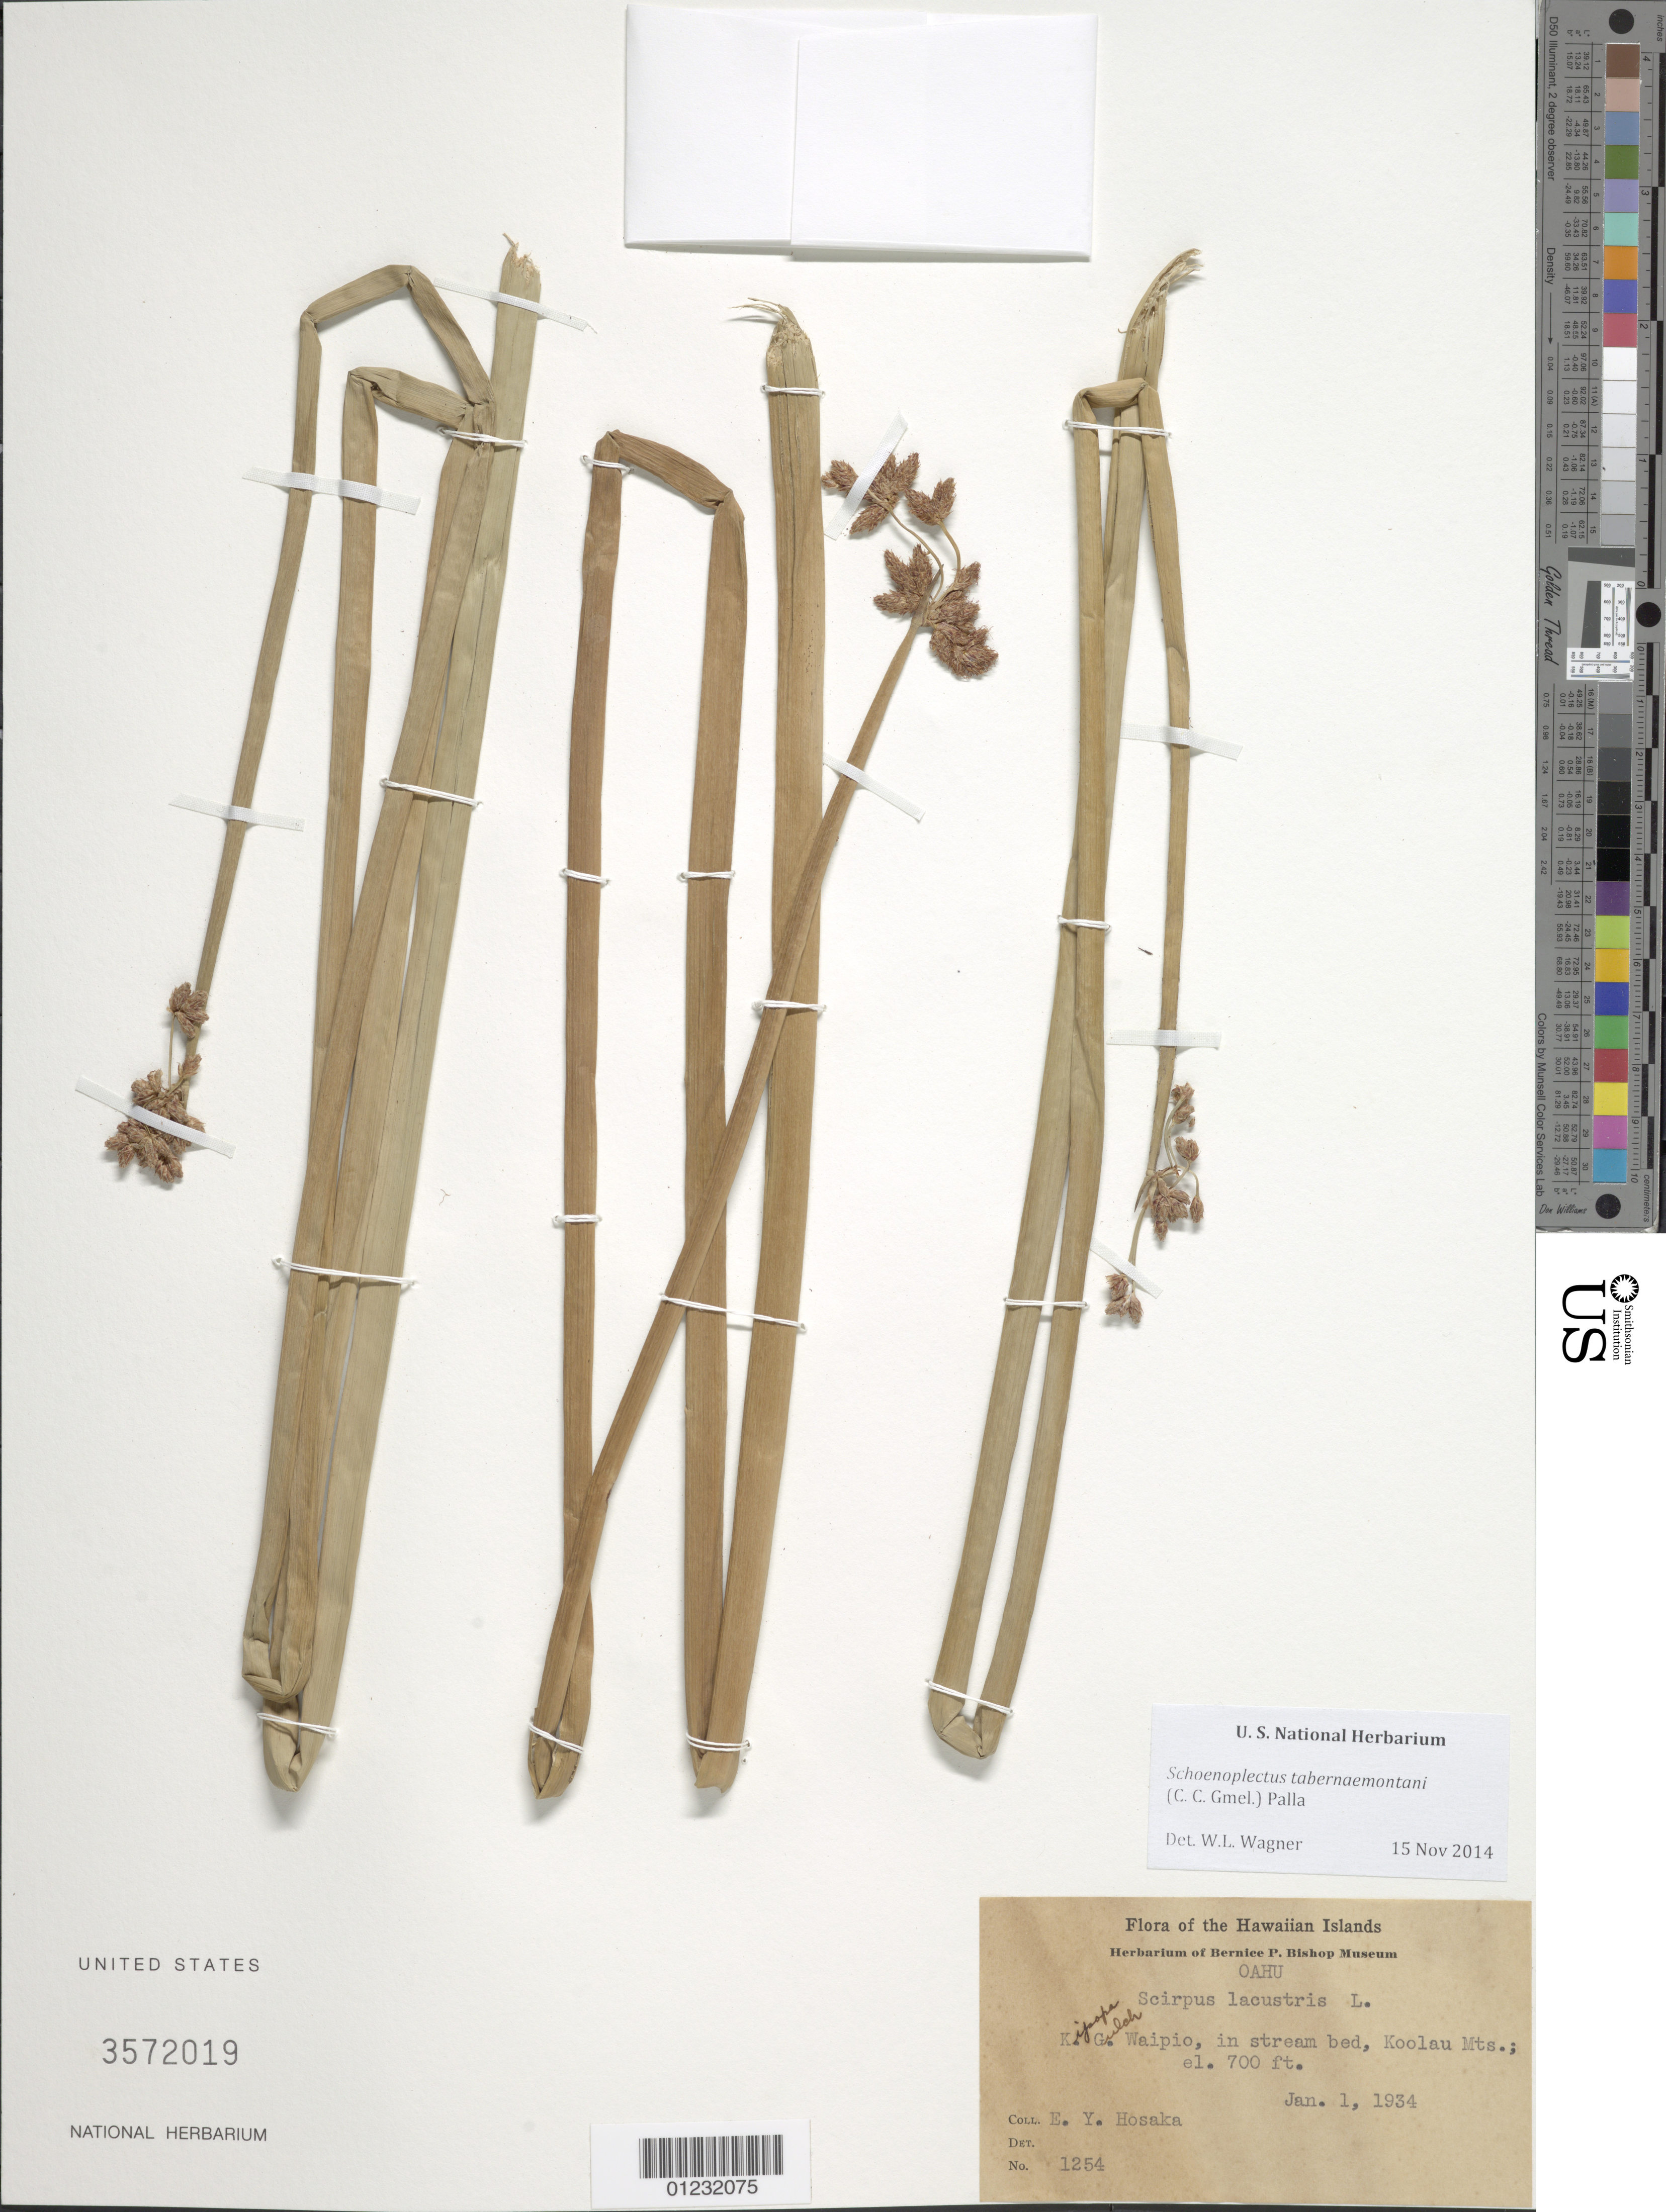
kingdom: Plantae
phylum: Tracheophyta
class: Liliopsida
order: Poales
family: Cyperaceae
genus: Schoenoplectus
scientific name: Schoenoplectus tabernaemontani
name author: (C.C. Gmel.) Palla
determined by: Wagner, W. L., (BOT), Smithsonian Institution - National Museum of Natural History (UNITED STATES)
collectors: E. Y. Hosaka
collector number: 1254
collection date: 1934-01-07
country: United States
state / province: Hawaii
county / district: Honolulu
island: Oahu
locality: Kipapa Gulch, Waipio, Koolau Mts.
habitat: In stream bed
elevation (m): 213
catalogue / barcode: US 3572019